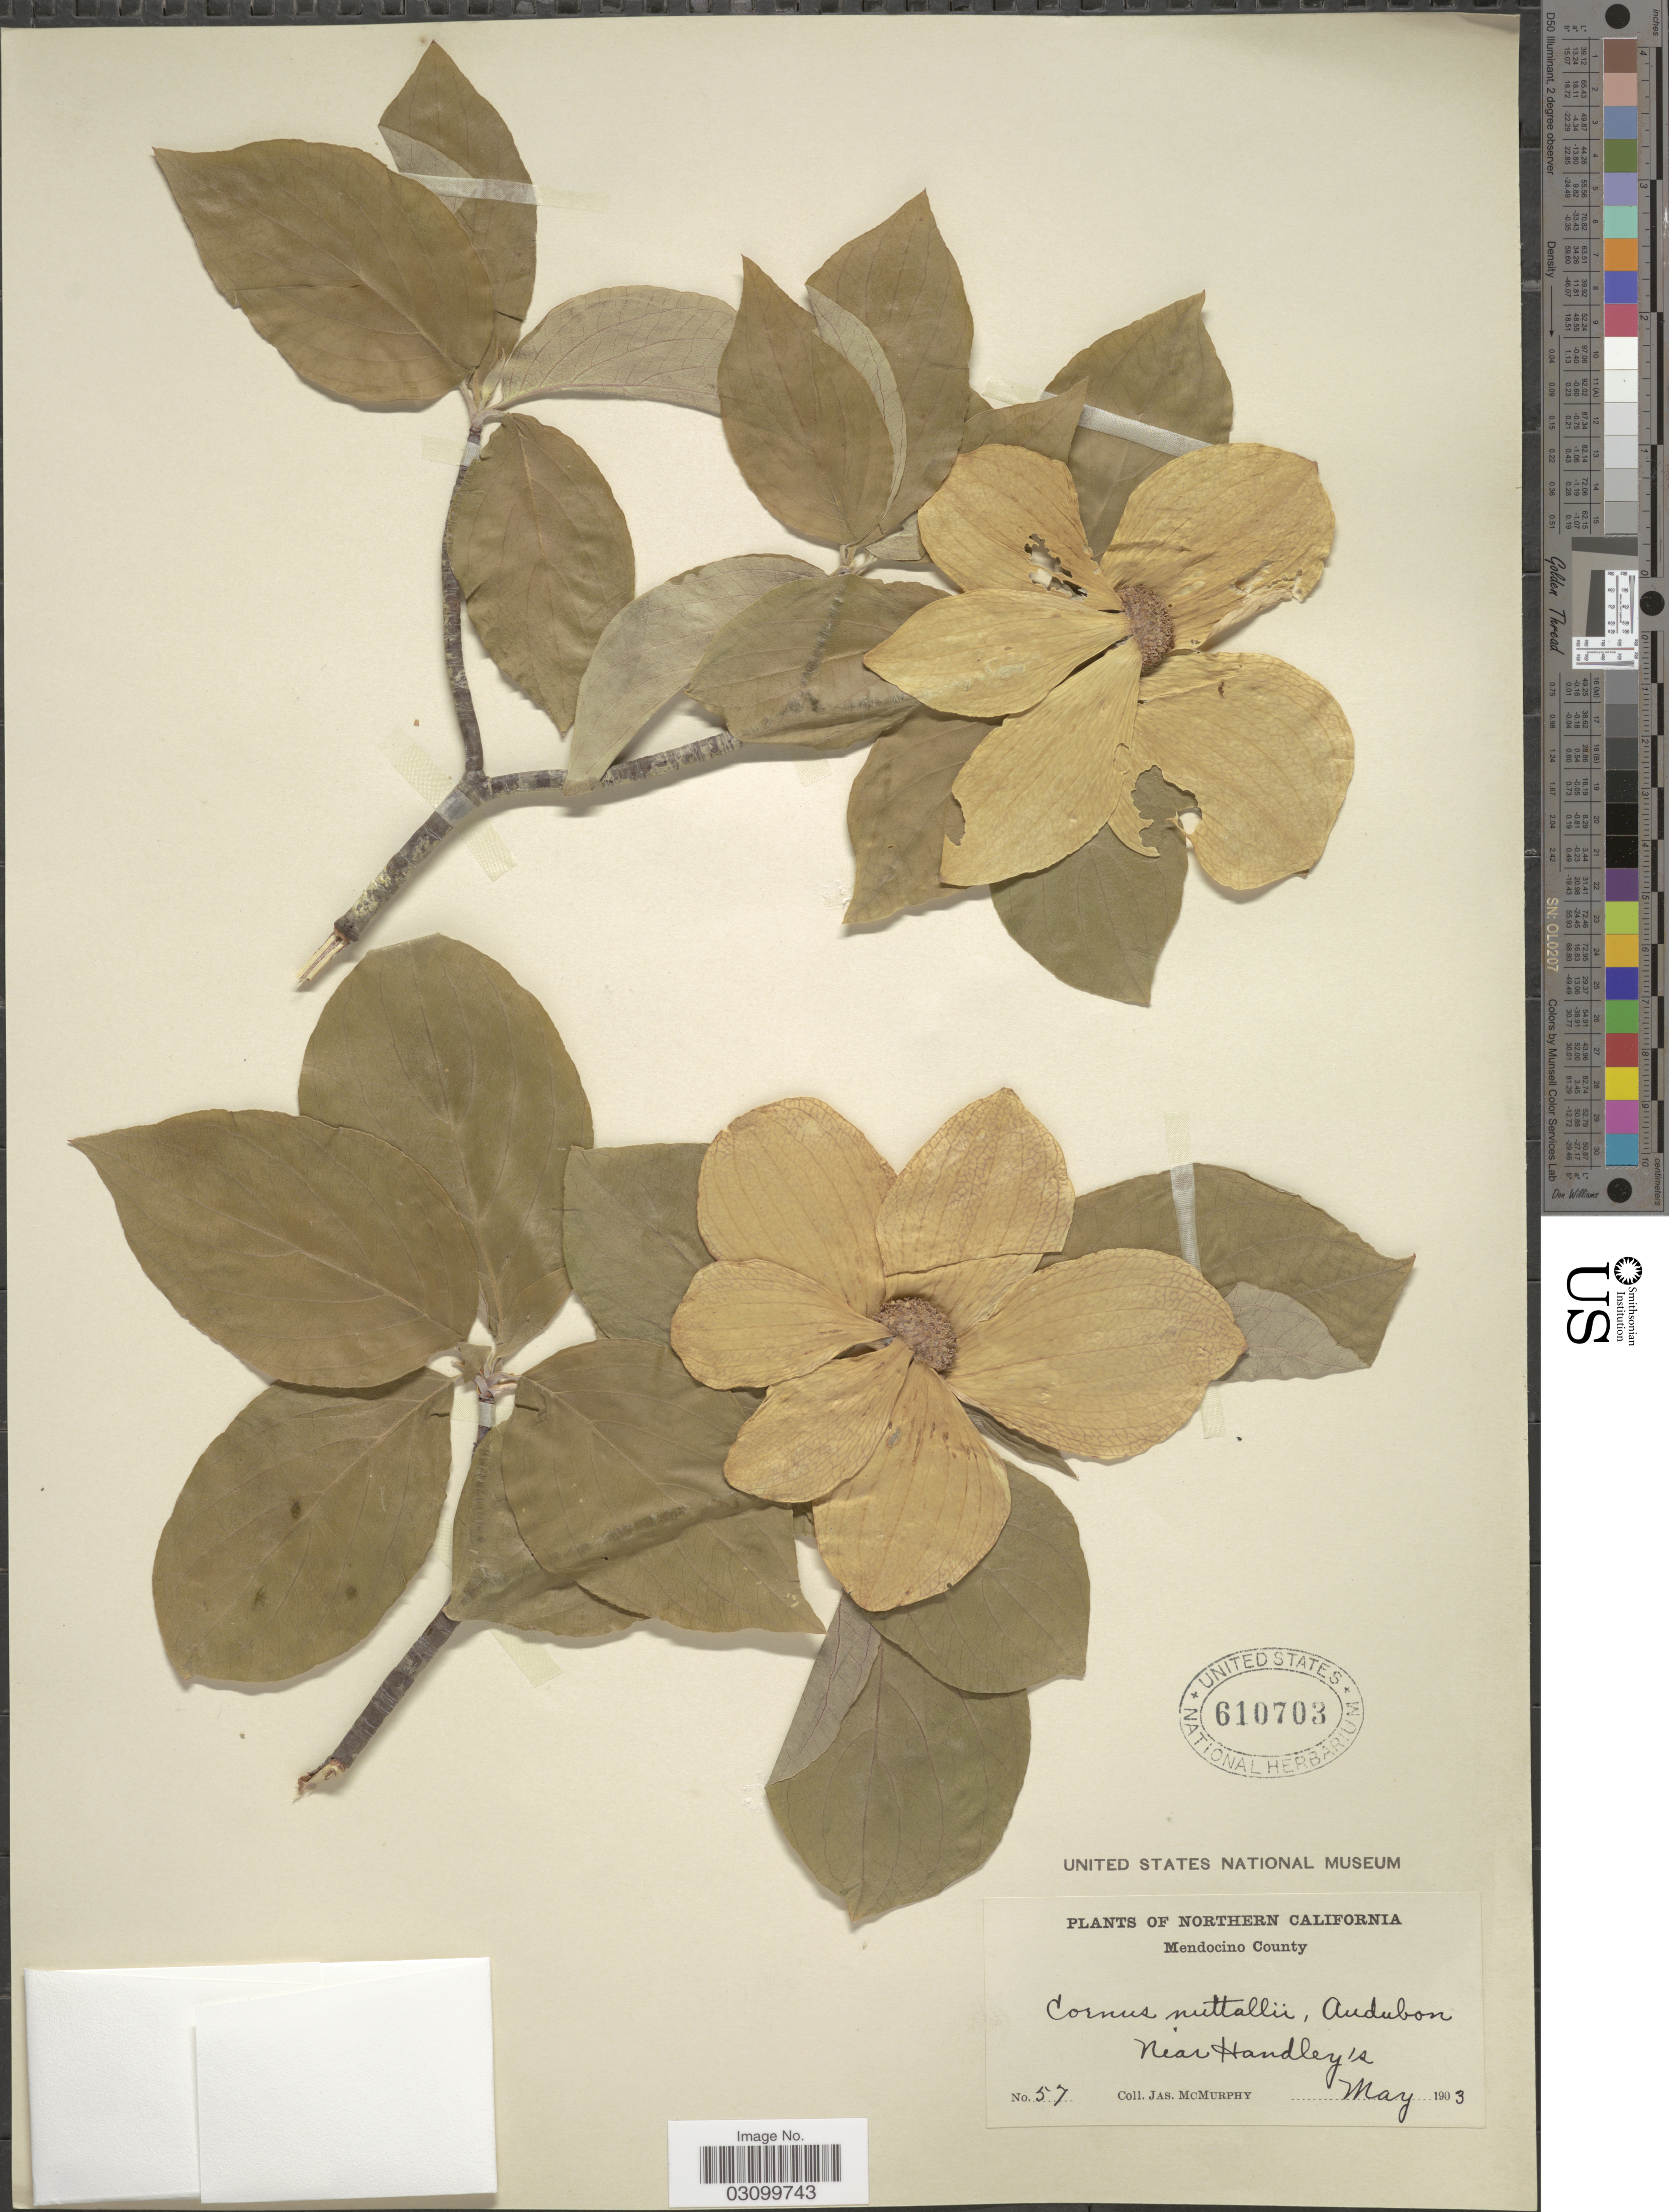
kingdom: Plantae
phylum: Tracheophyta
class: Magnoliopsida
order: Cornales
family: Cornaceae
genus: Cornus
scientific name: Cornus nuttallii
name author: Audubon ex Torr. & A. Gray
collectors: J. McMurphy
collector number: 57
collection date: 1903-05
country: United States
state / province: California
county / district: Mendocino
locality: Northern California. Mendocino County. Near Handley's.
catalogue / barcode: US 610703